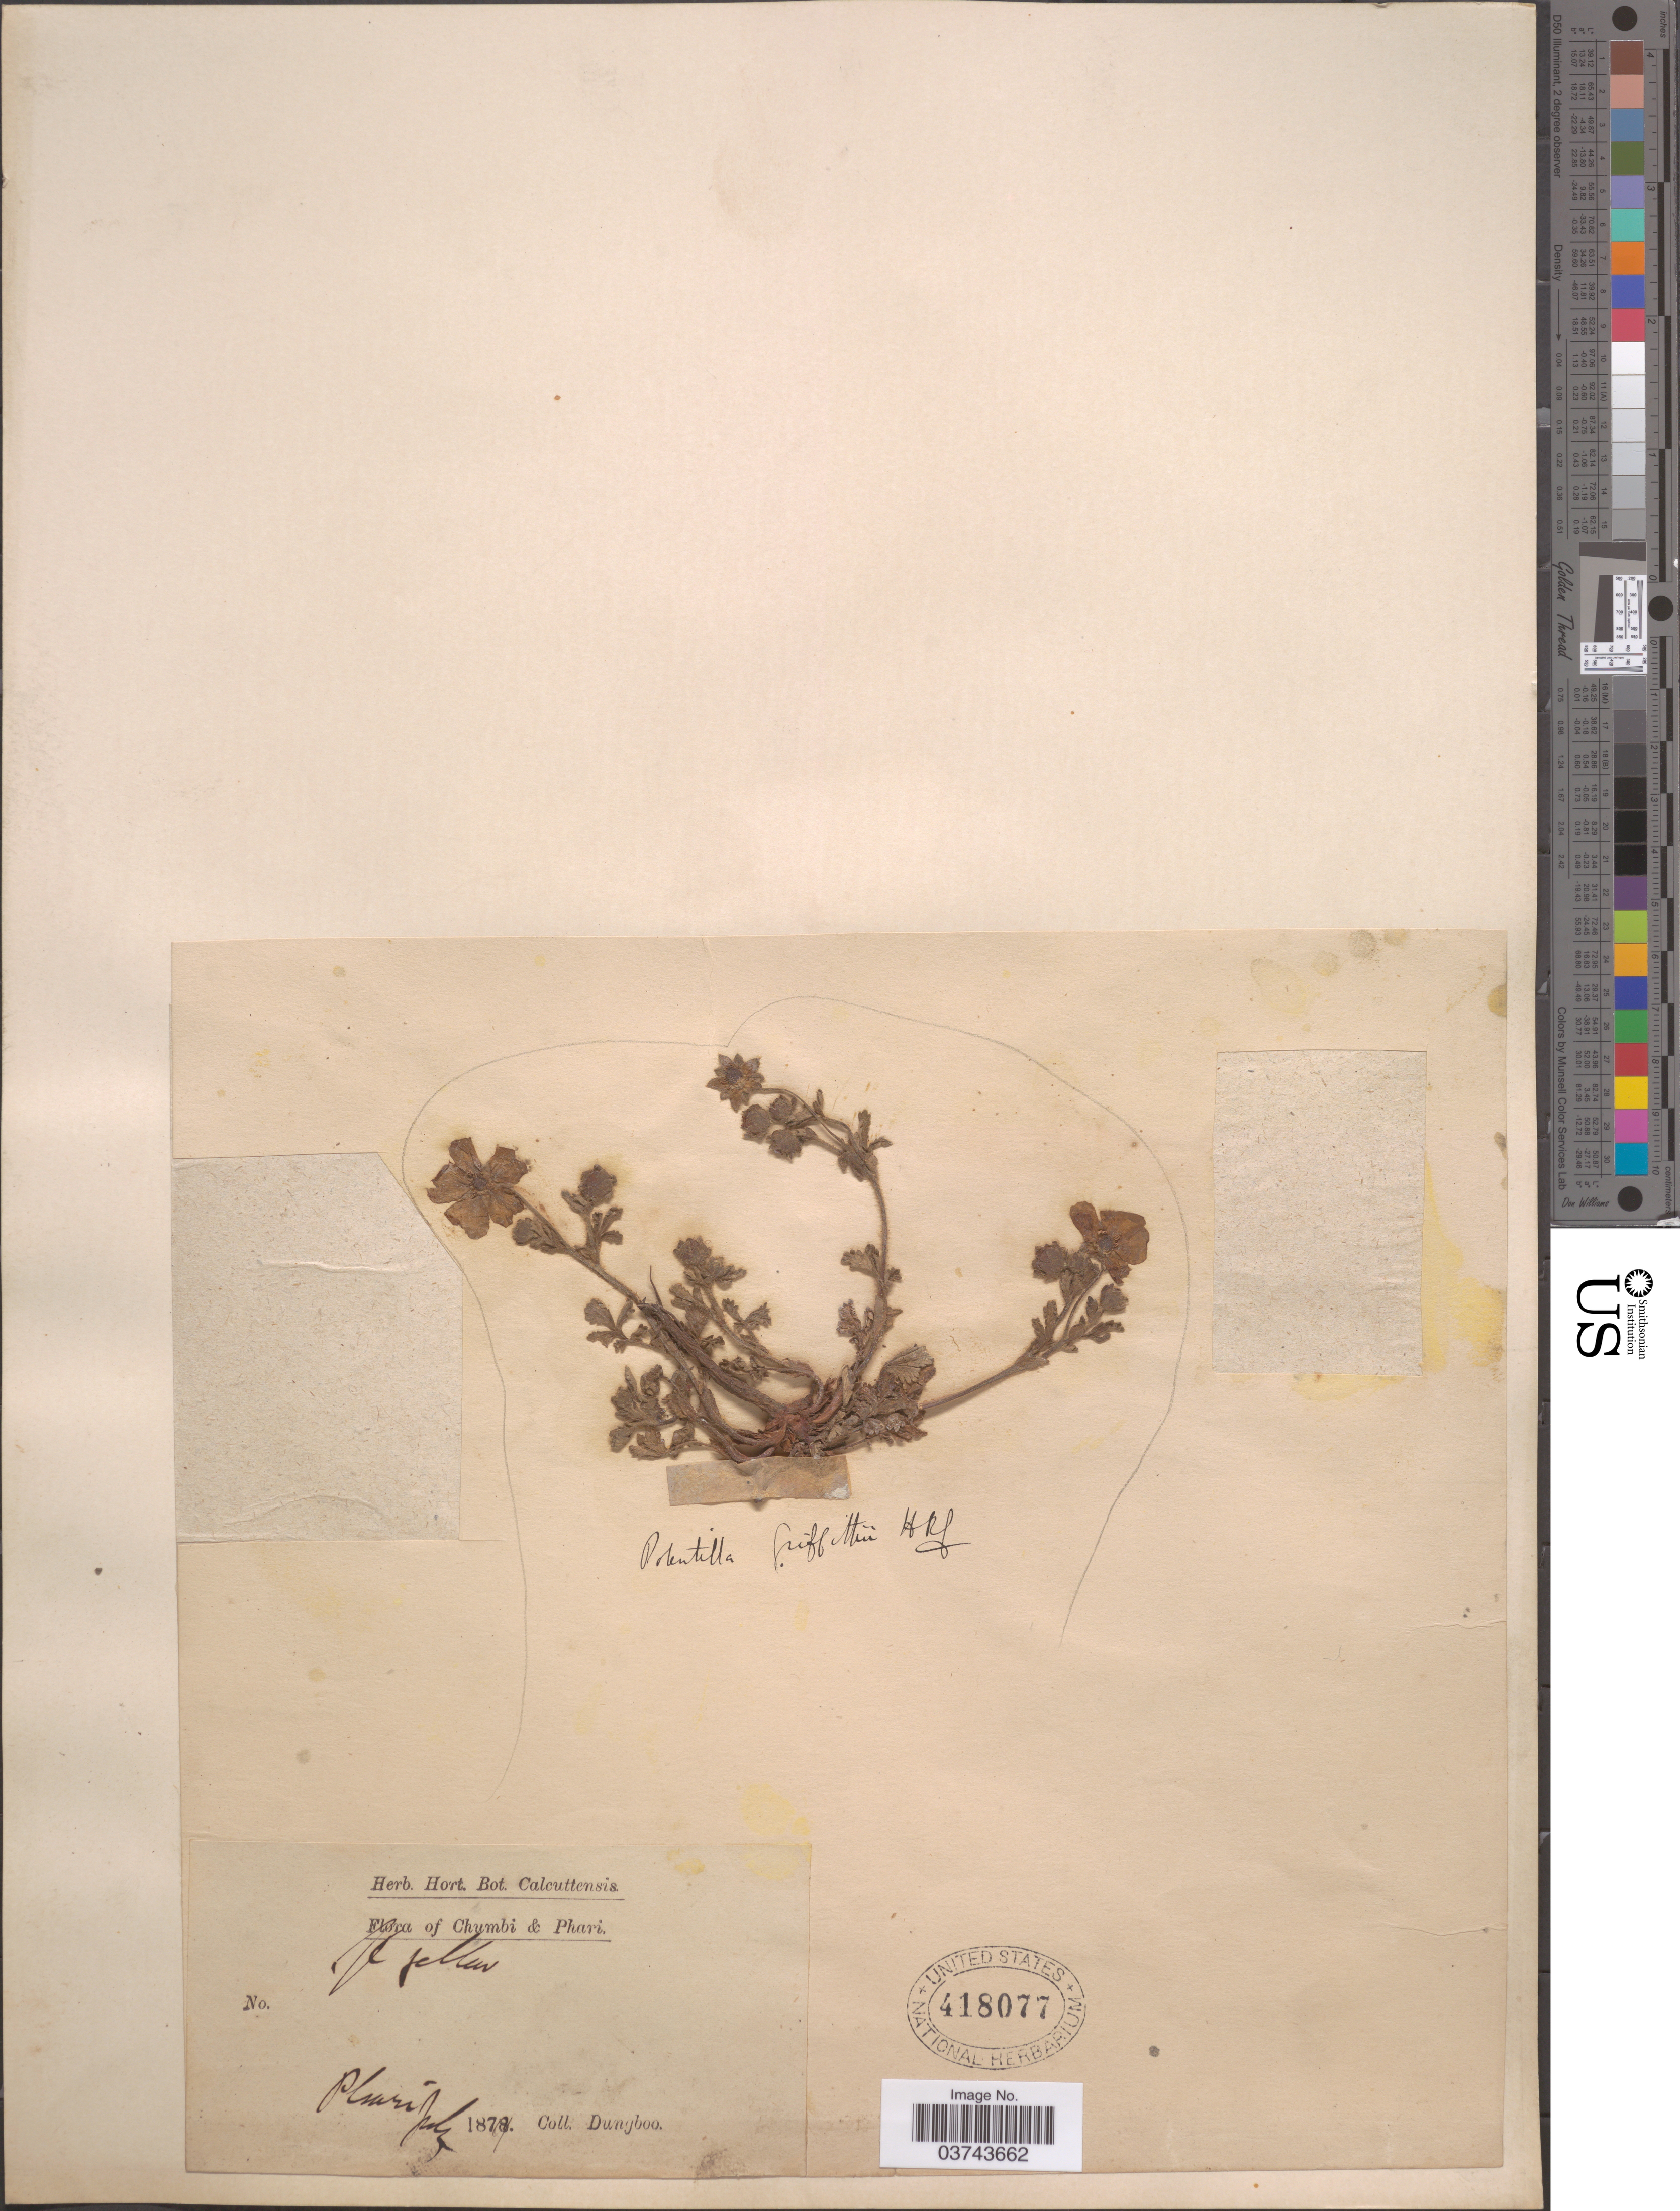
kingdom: Plantae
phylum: Tracheophyta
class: Magnoliopsida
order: Rosales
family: Rosaceae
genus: Potentilla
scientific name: Potentilla griffithii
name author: Hook. f.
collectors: Dungboo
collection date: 1879-07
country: China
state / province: Xizang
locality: Chumbi & Phari. [illegible text].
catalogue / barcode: US 418077